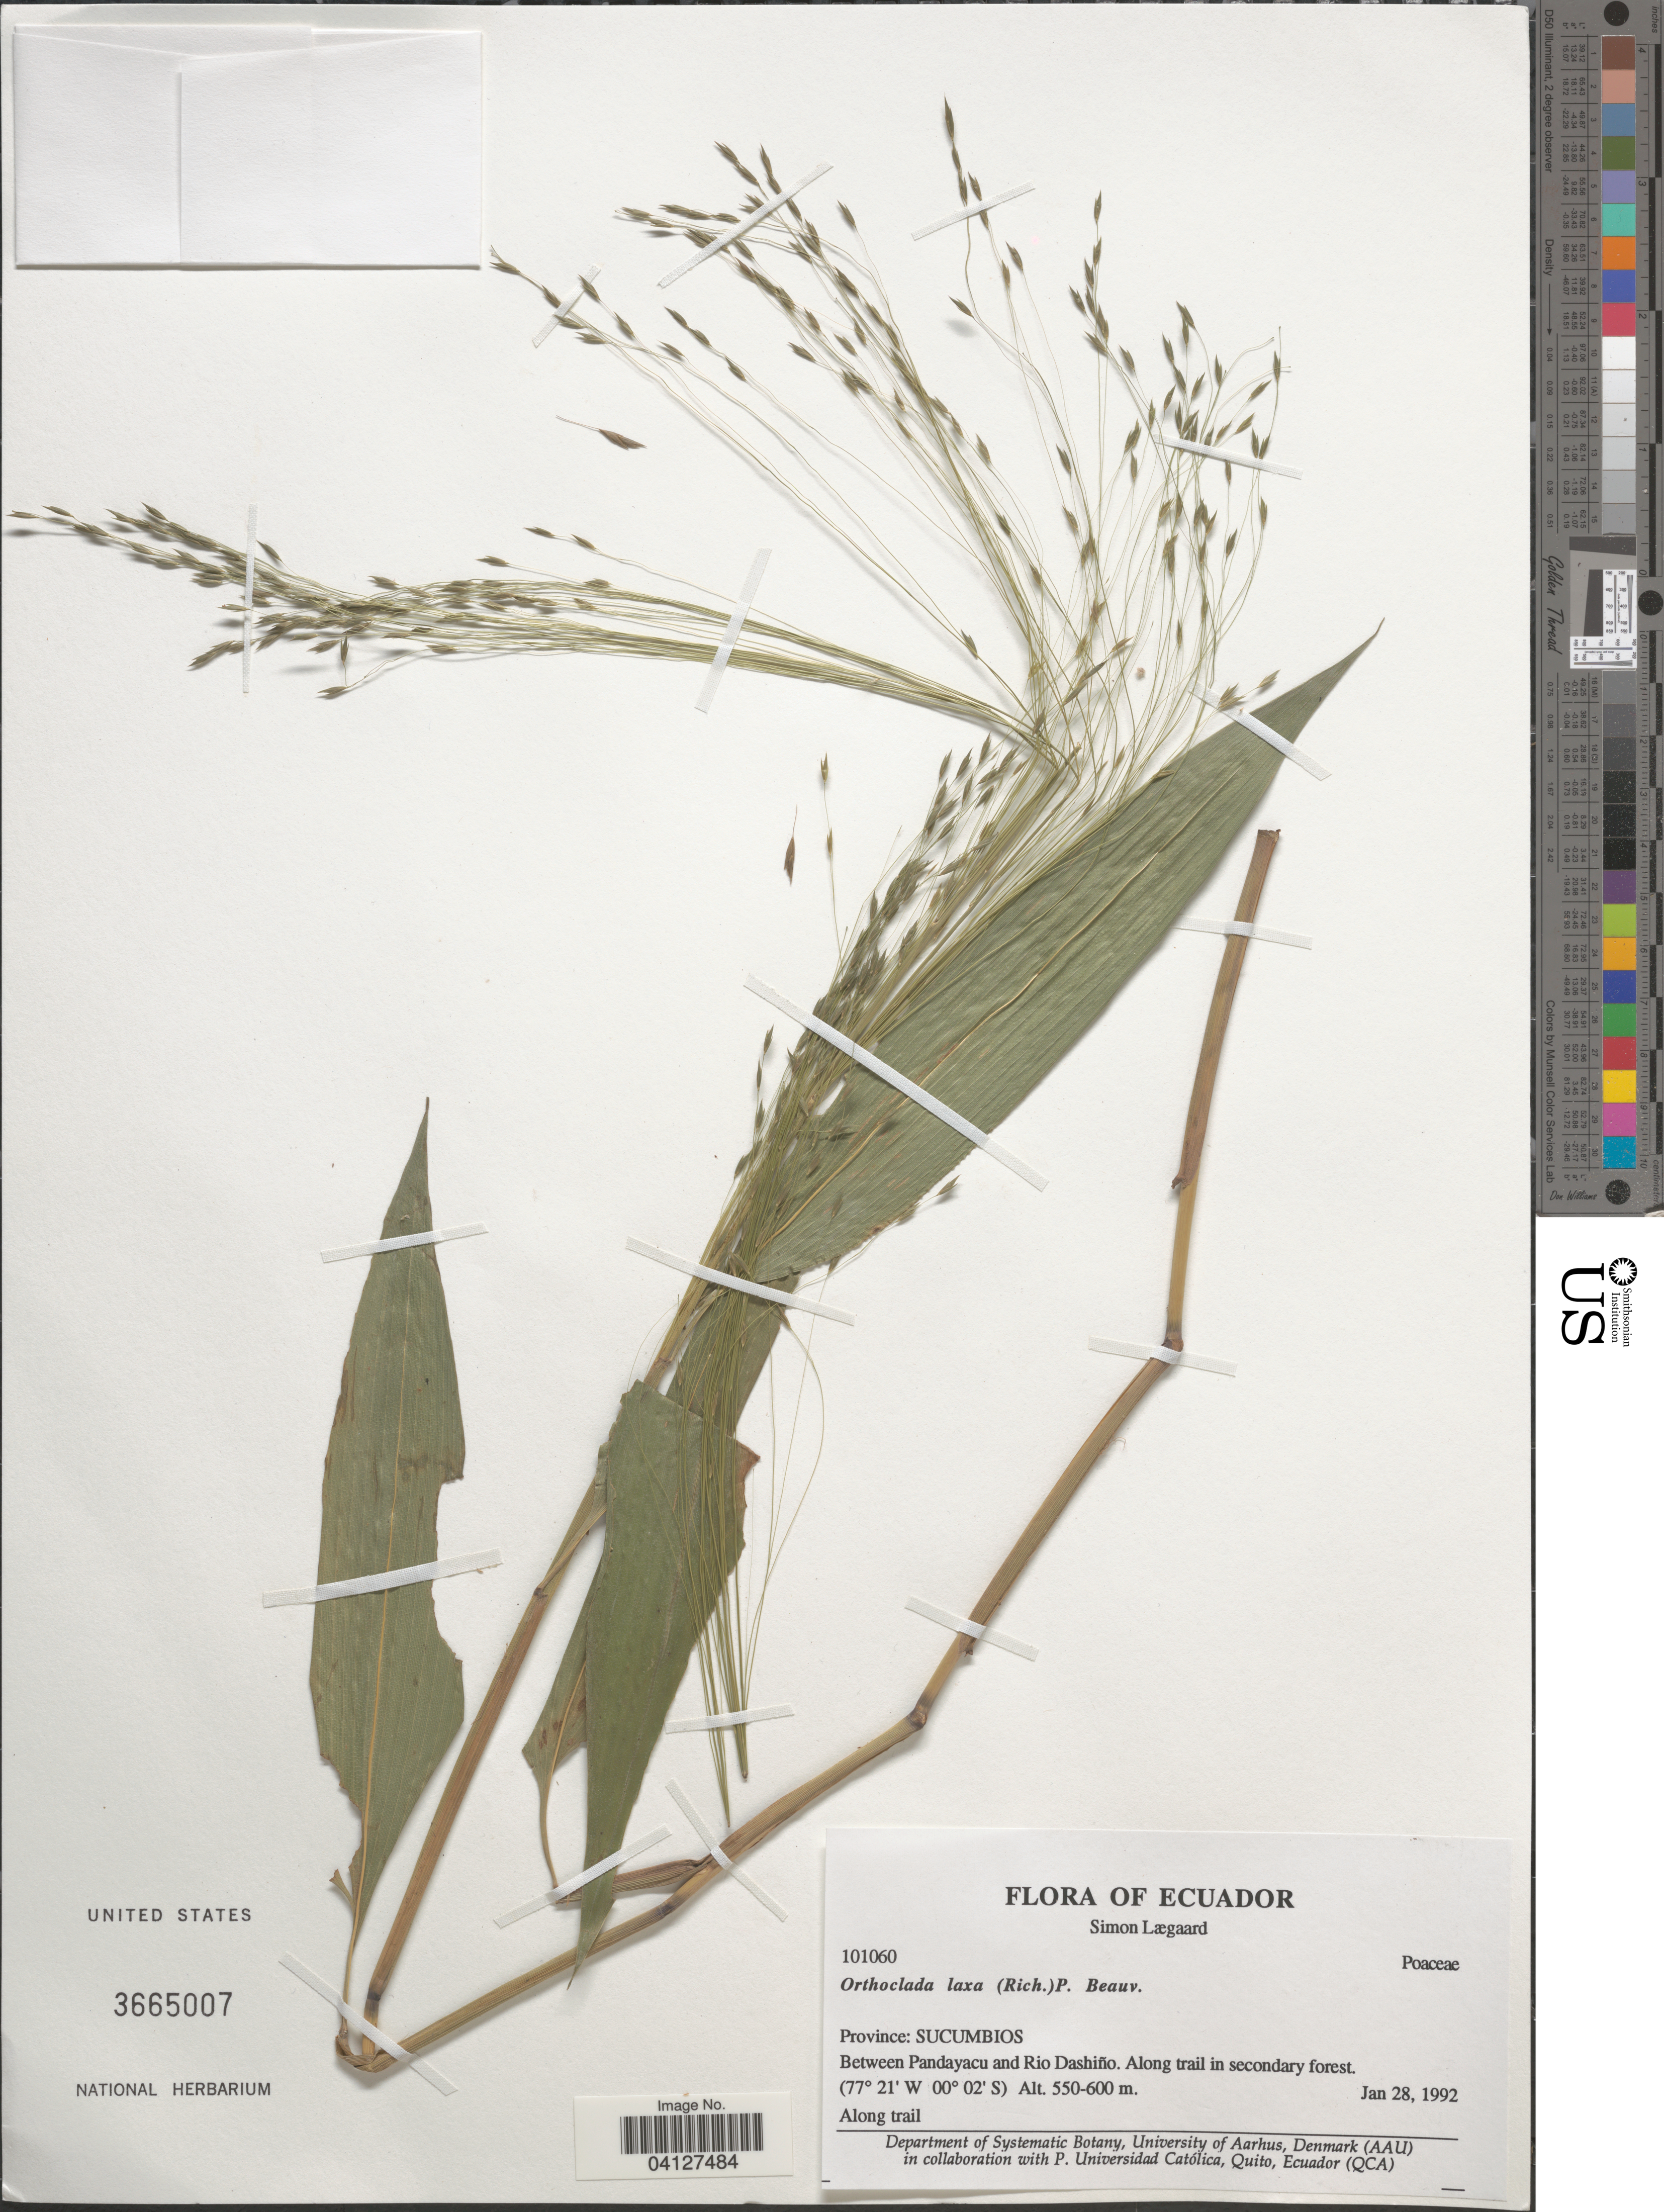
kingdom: Plantae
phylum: Tracheophyta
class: Liliopsida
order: Poales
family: Poaceae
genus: Orthoclada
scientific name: Orthoclada laxa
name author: P. Beauv.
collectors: S. Lægaard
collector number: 101060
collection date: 1992-01-28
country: Ecuador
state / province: Sucumbíos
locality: Between Pandayacu and Rio Dashiño. Along trail in secondary forest. Along trail.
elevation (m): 550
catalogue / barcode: US 3665007